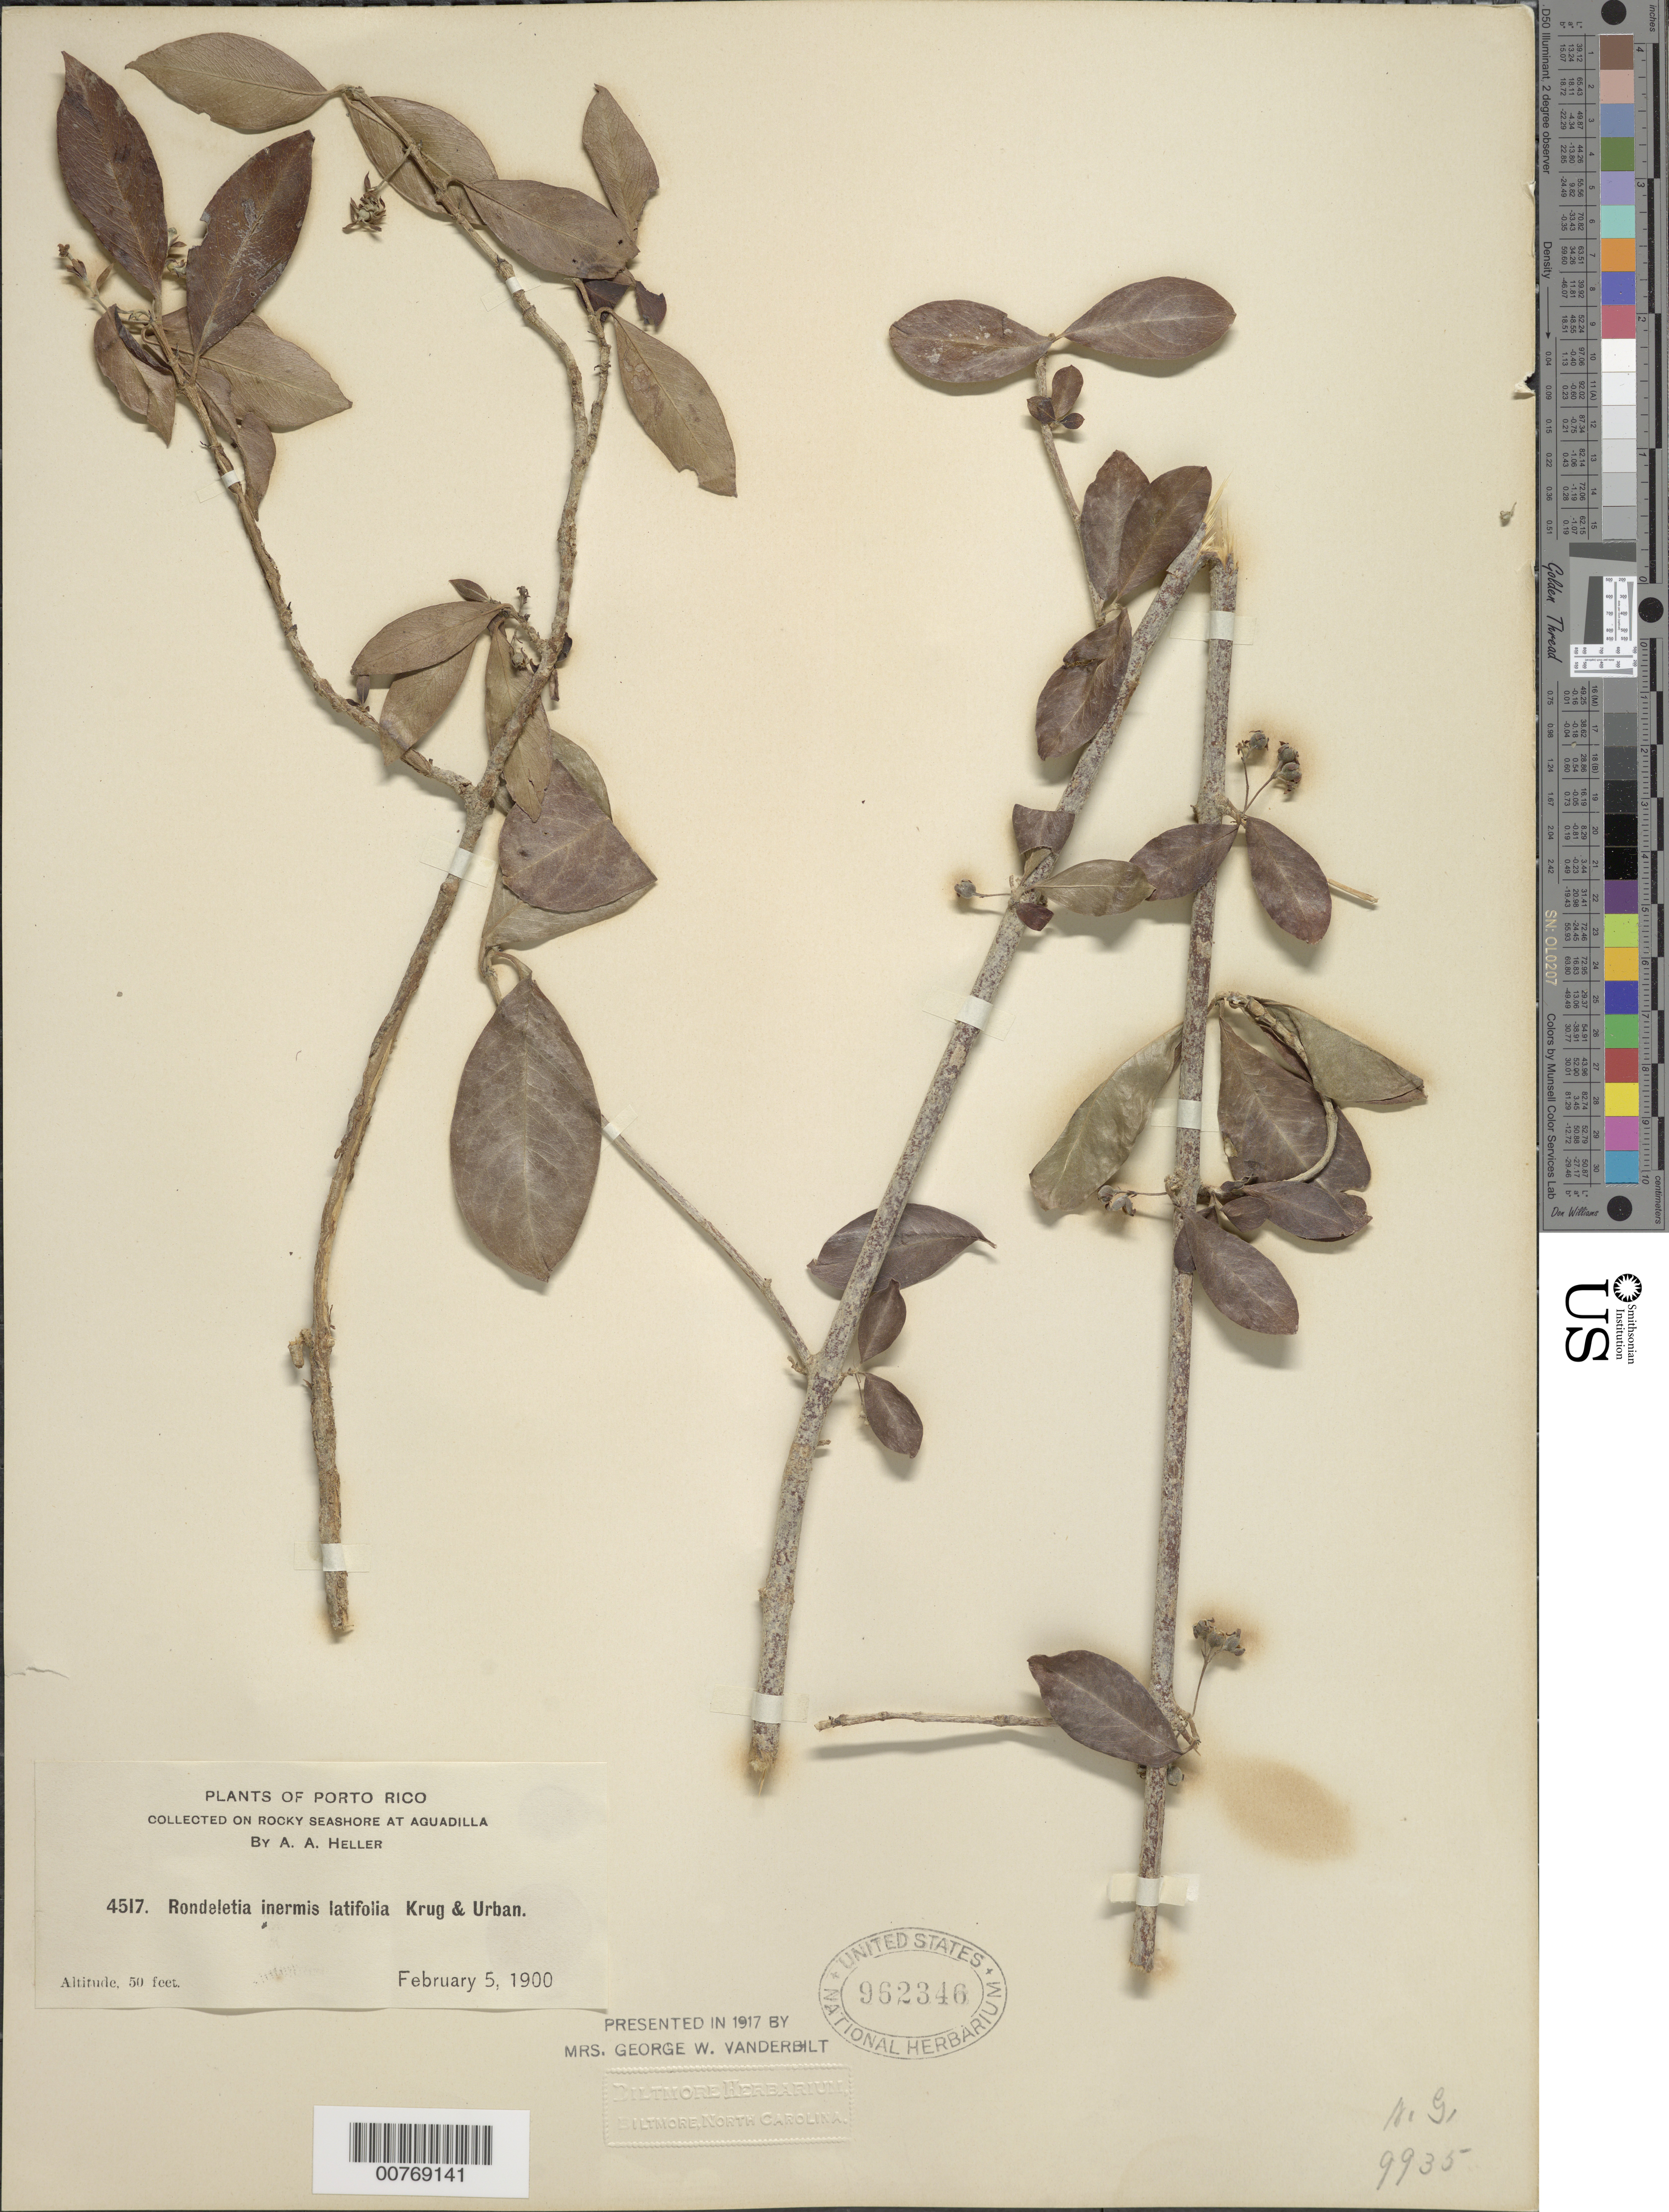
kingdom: Plantae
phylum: Tracheophyta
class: Magnoliopsida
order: Gentianales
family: Rubiaceae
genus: Rondeletia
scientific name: Rondeletia inermis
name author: (Spreng.) Krug & Urb.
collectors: A. A. Heller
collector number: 4517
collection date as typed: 05 Feb 1900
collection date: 1900-02-05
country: Puerto Rico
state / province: Aguadilla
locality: On rocky seashore at Aguadilla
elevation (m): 15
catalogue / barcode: US 962346